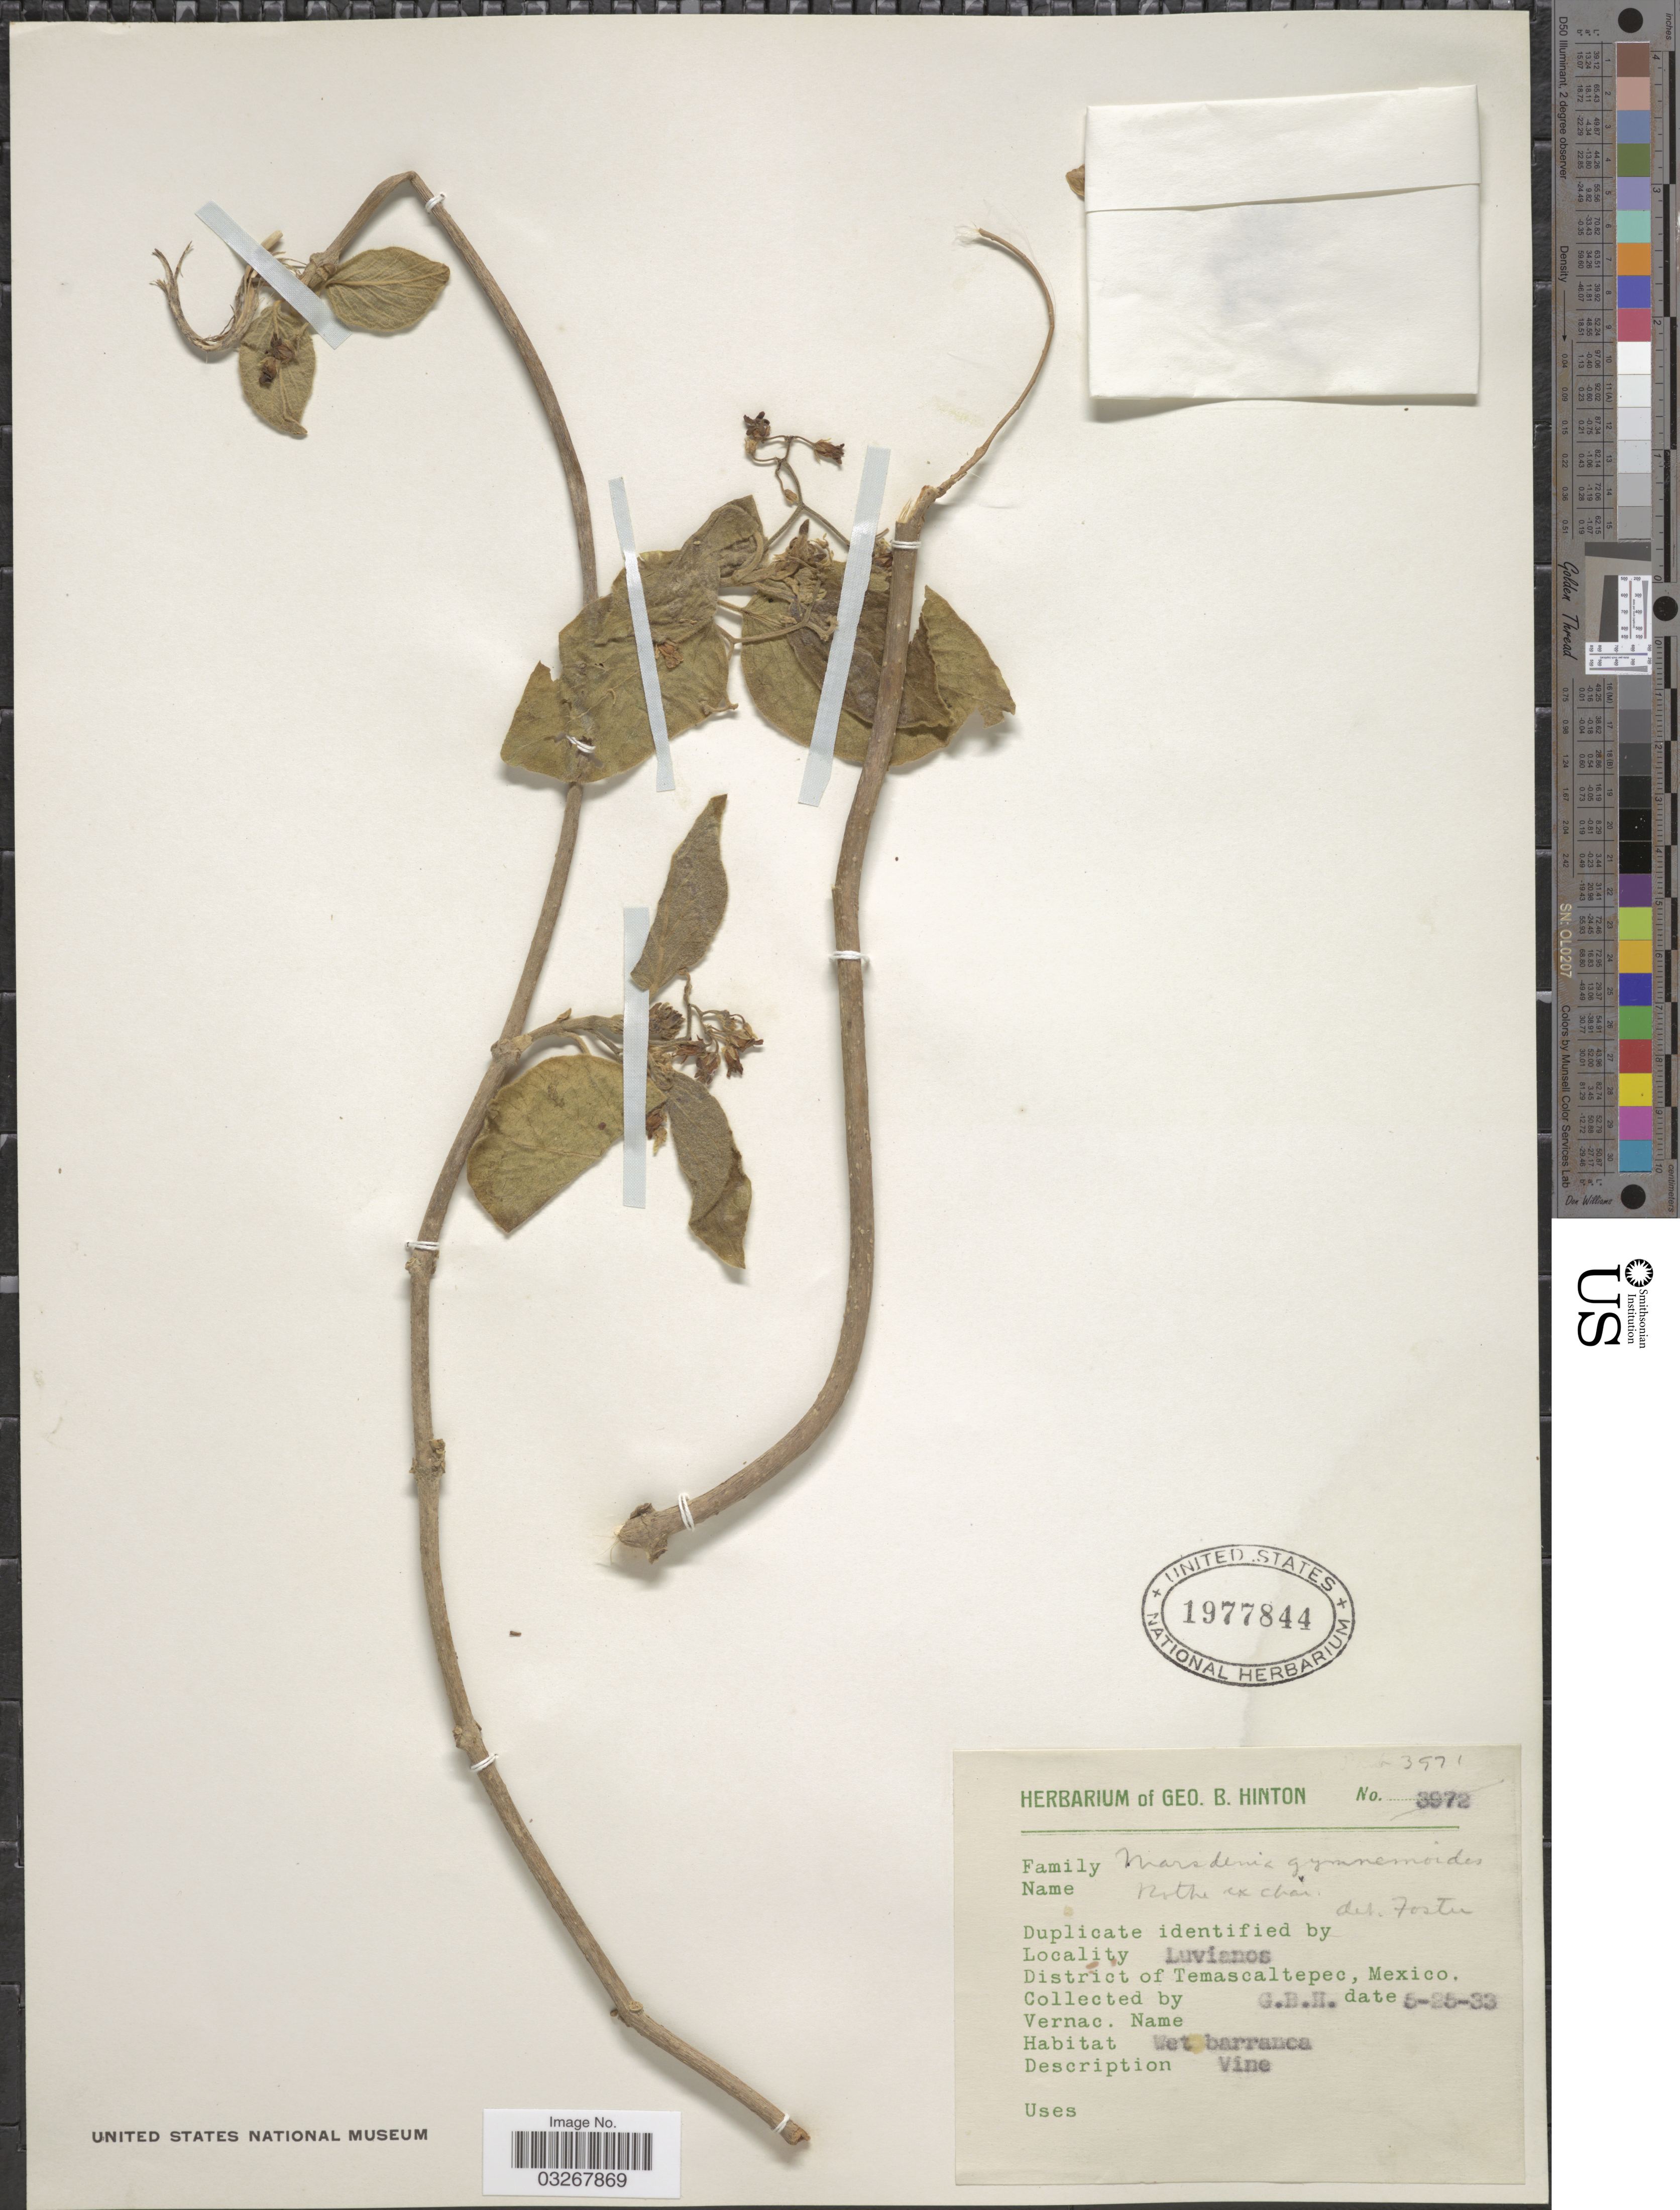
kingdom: Plantae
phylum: Tracheophyta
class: Magnoliopsida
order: Gentianales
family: Apocynaceae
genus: Marsdenia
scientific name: Marsdenia gymnemoides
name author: W. Rothe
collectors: G. B. Hinton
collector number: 3971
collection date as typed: Transcribed d/m/y: 25/5/33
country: Mexico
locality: Luvianos. District of Temascaltepec.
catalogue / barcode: US 1977844